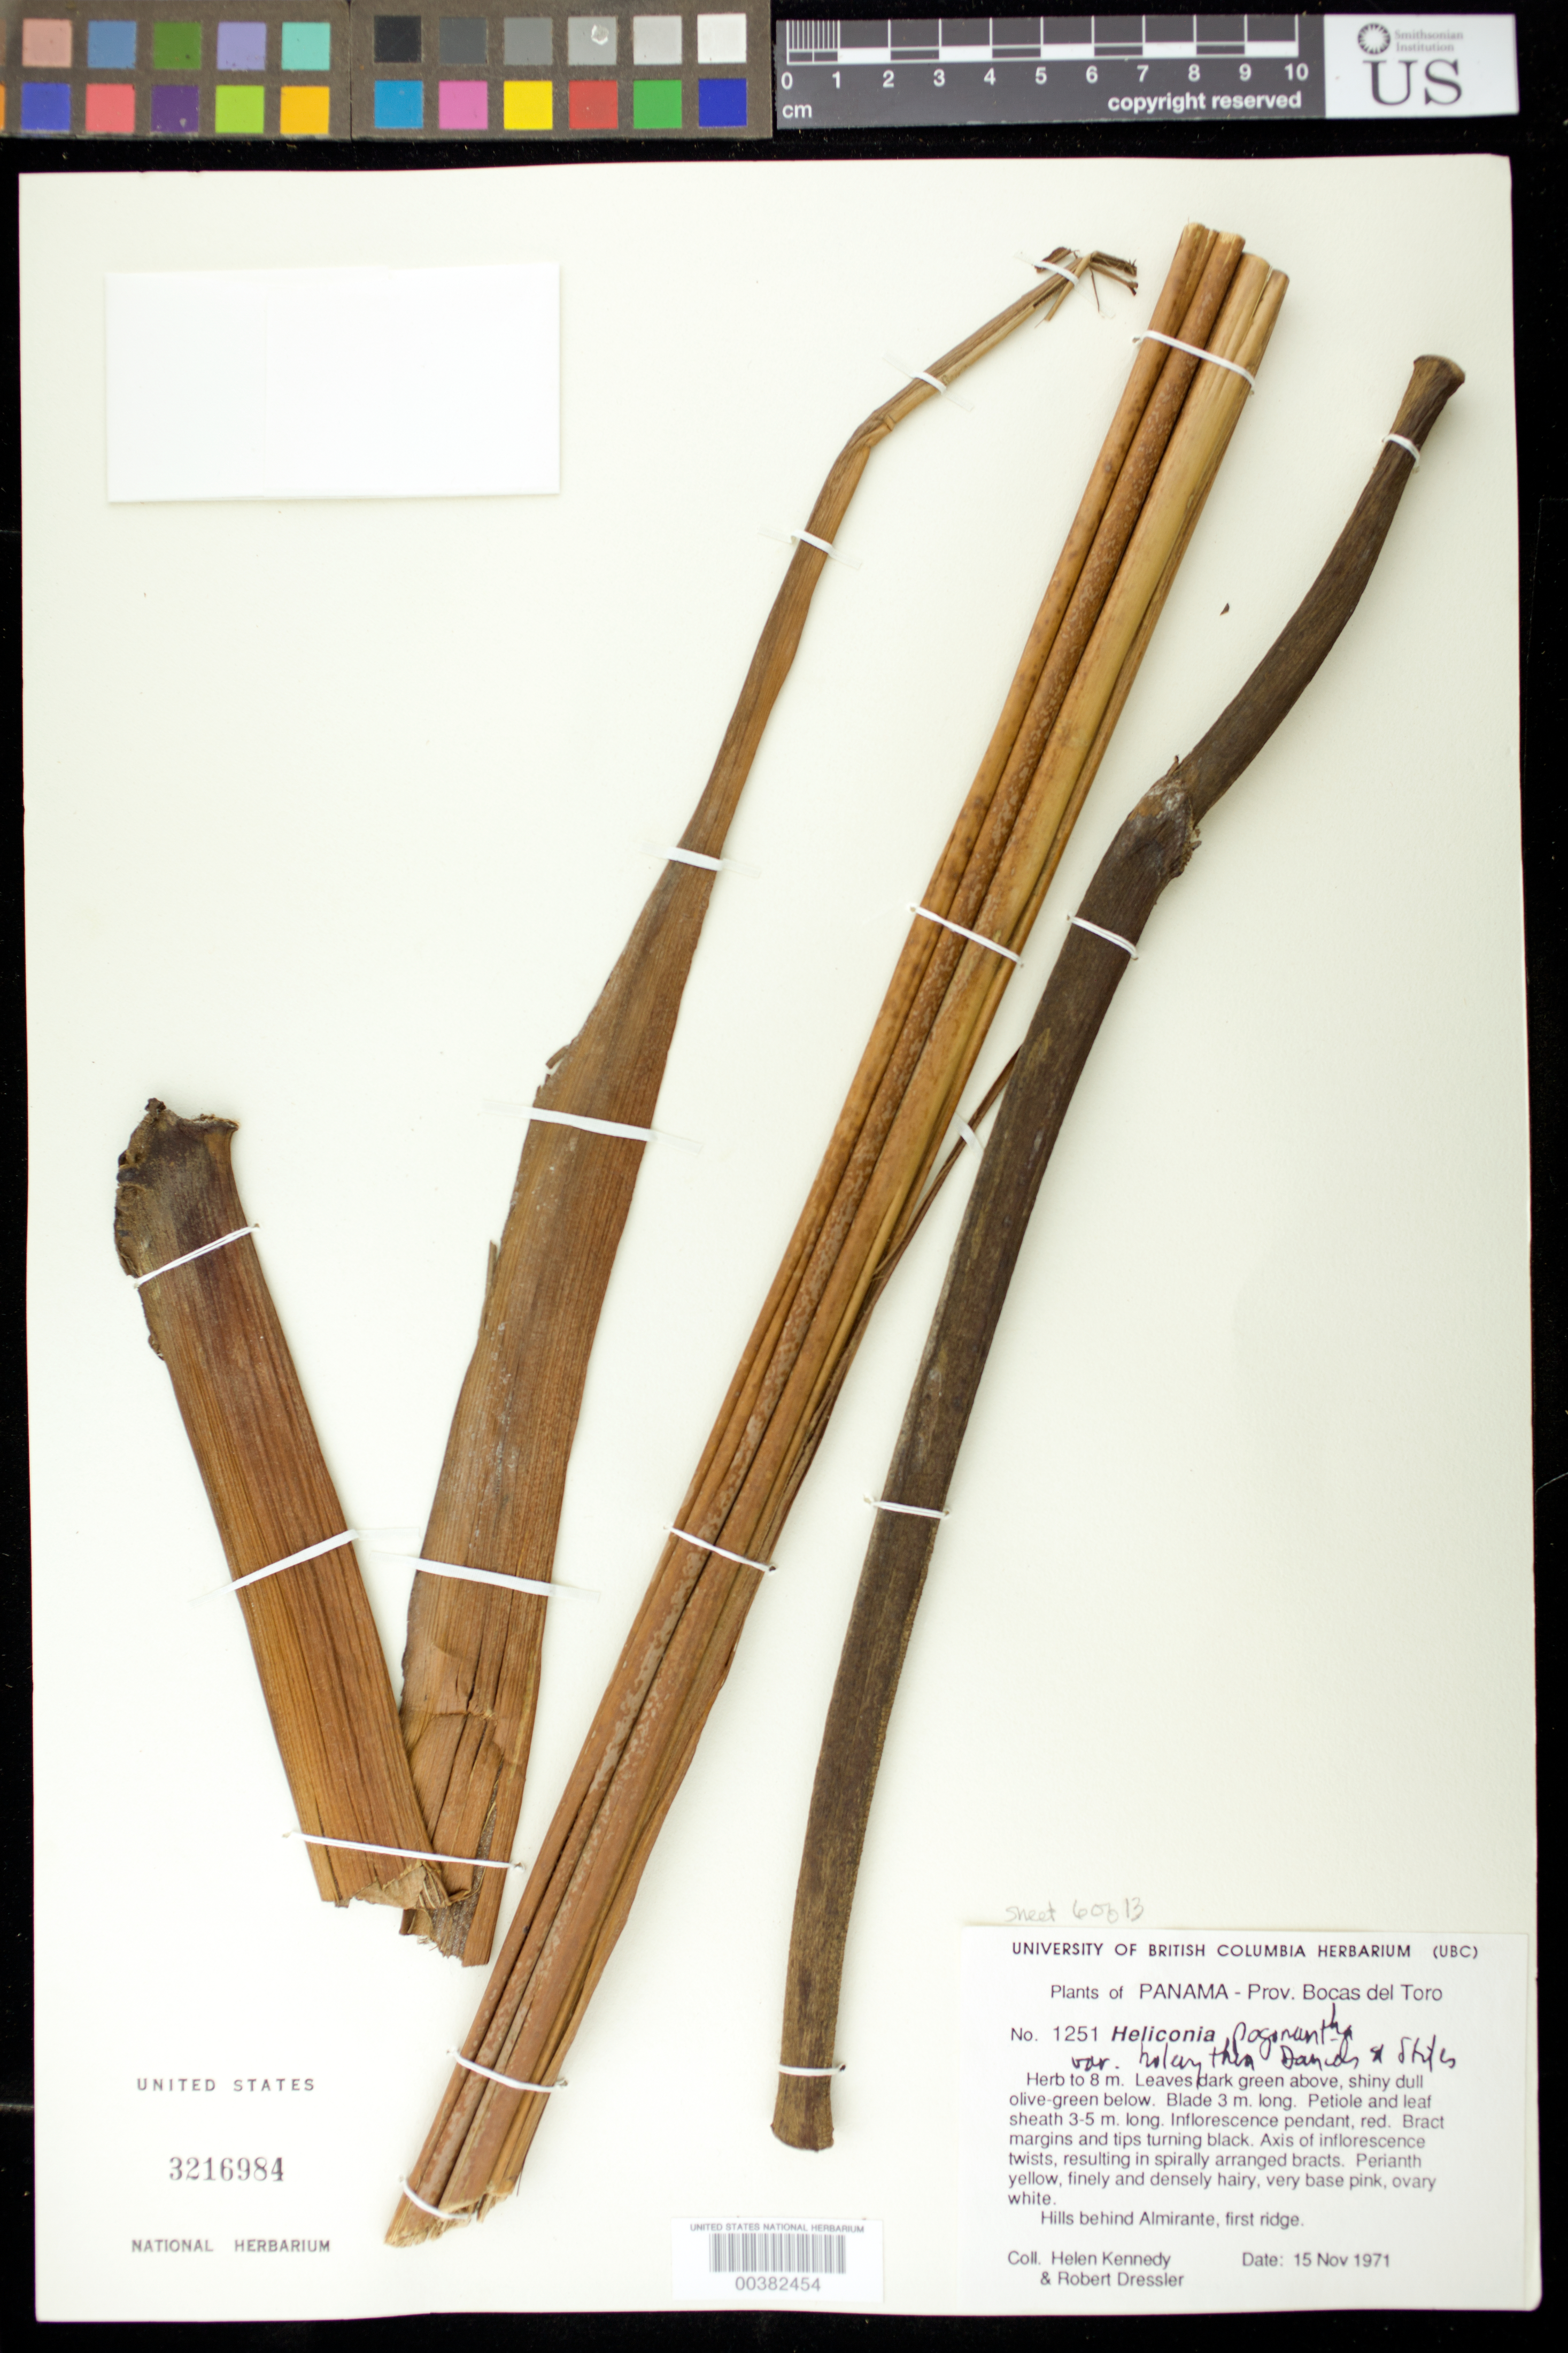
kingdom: Plantae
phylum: Tracheophyta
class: Liliopsida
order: Zingiberales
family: Heliconiaceae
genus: Heliconia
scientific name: Heliconia pogonantha var. holerythra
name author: G.S. Daniels & F.G. Stiles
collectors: H. Kennedy & R. Dressler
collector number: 1251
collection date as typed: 15 Nov 1971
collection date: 1971-11-15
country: Panama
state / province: Bocas del Toro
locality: Behind Almirante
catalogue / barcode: US 3216984